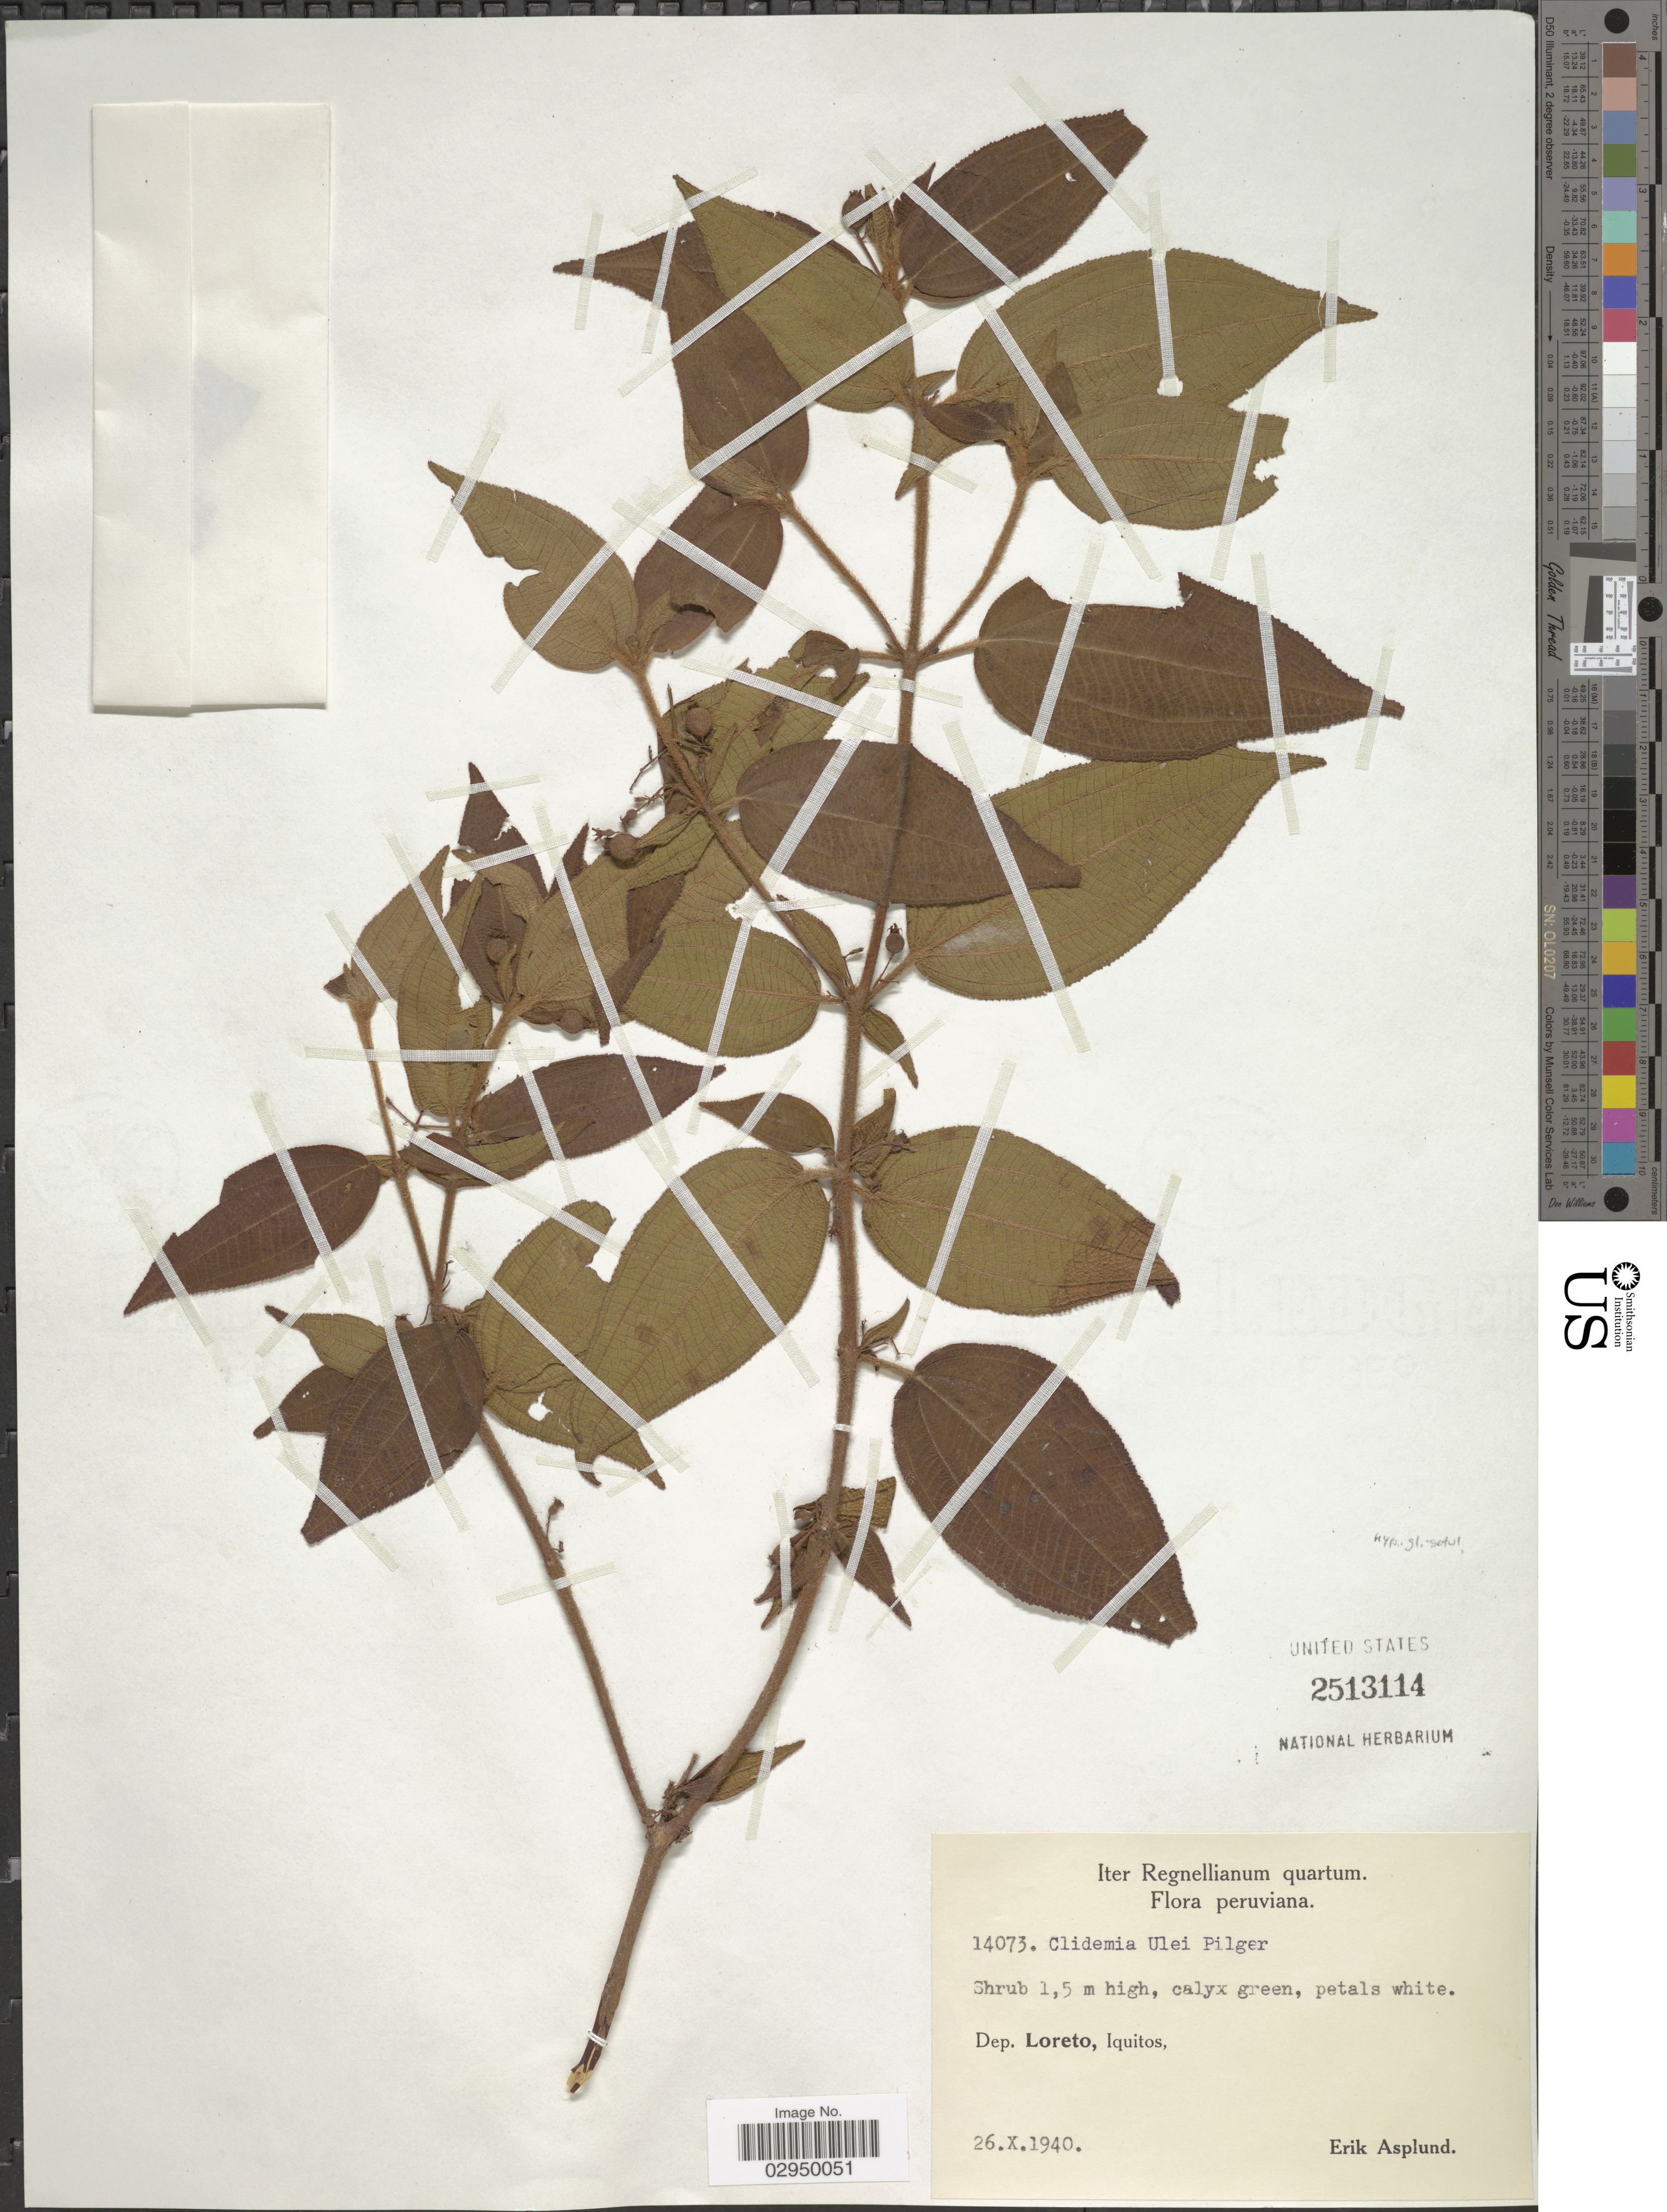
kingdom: Plantae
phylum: Tracheophyta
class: Magnoliopsida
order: Myrtales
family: Melastomataceae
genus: Clidemia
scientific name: Clidemia ulei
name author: Pilg.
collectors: E. Asplund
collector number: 14073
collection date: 1940-10-26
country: Peru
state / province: Loreto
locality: Dep. Loreto, Iquitos.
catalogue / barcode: US 2513114